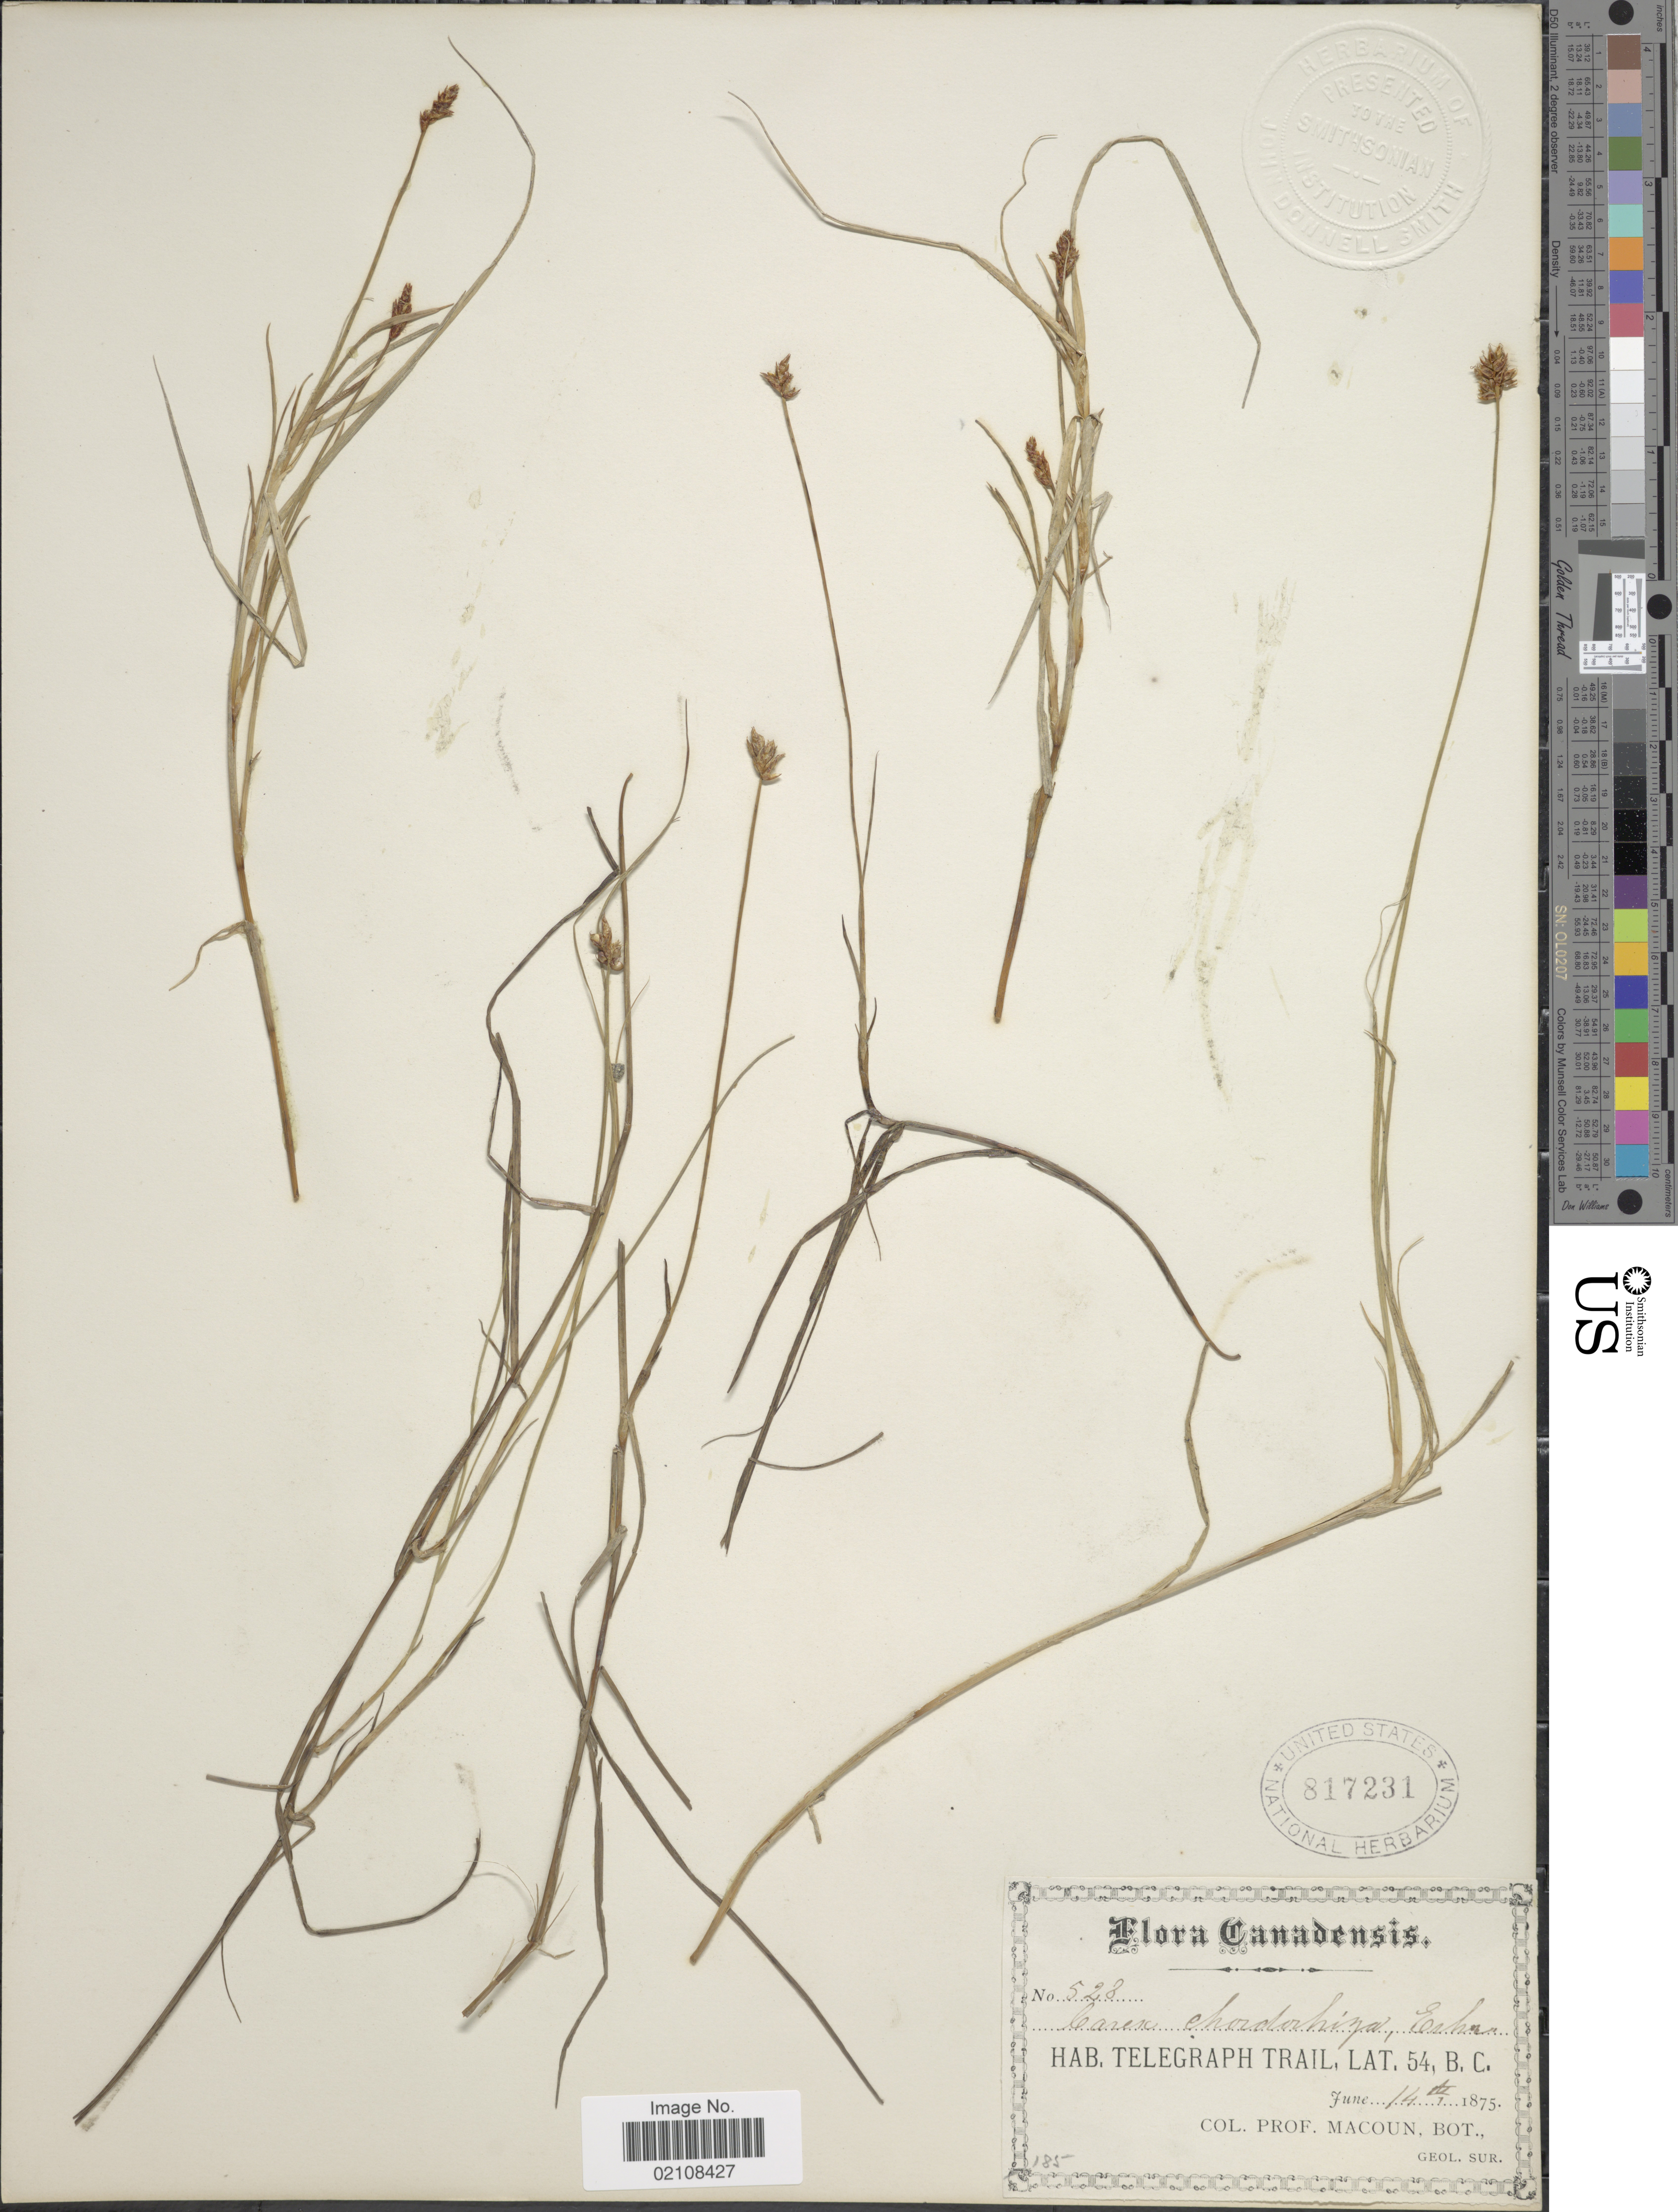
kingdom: Plantae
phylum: Tracheophyta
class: Liliopsida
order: Poales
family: Cyperaceae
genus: Carex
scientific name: Carex chordorrhiza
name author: L. f.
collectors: -- Macoun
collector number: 528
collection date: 1875-06-14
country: Canada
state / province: British Columbia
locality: Telegraph Trail, B.C.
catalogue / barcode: US 817231